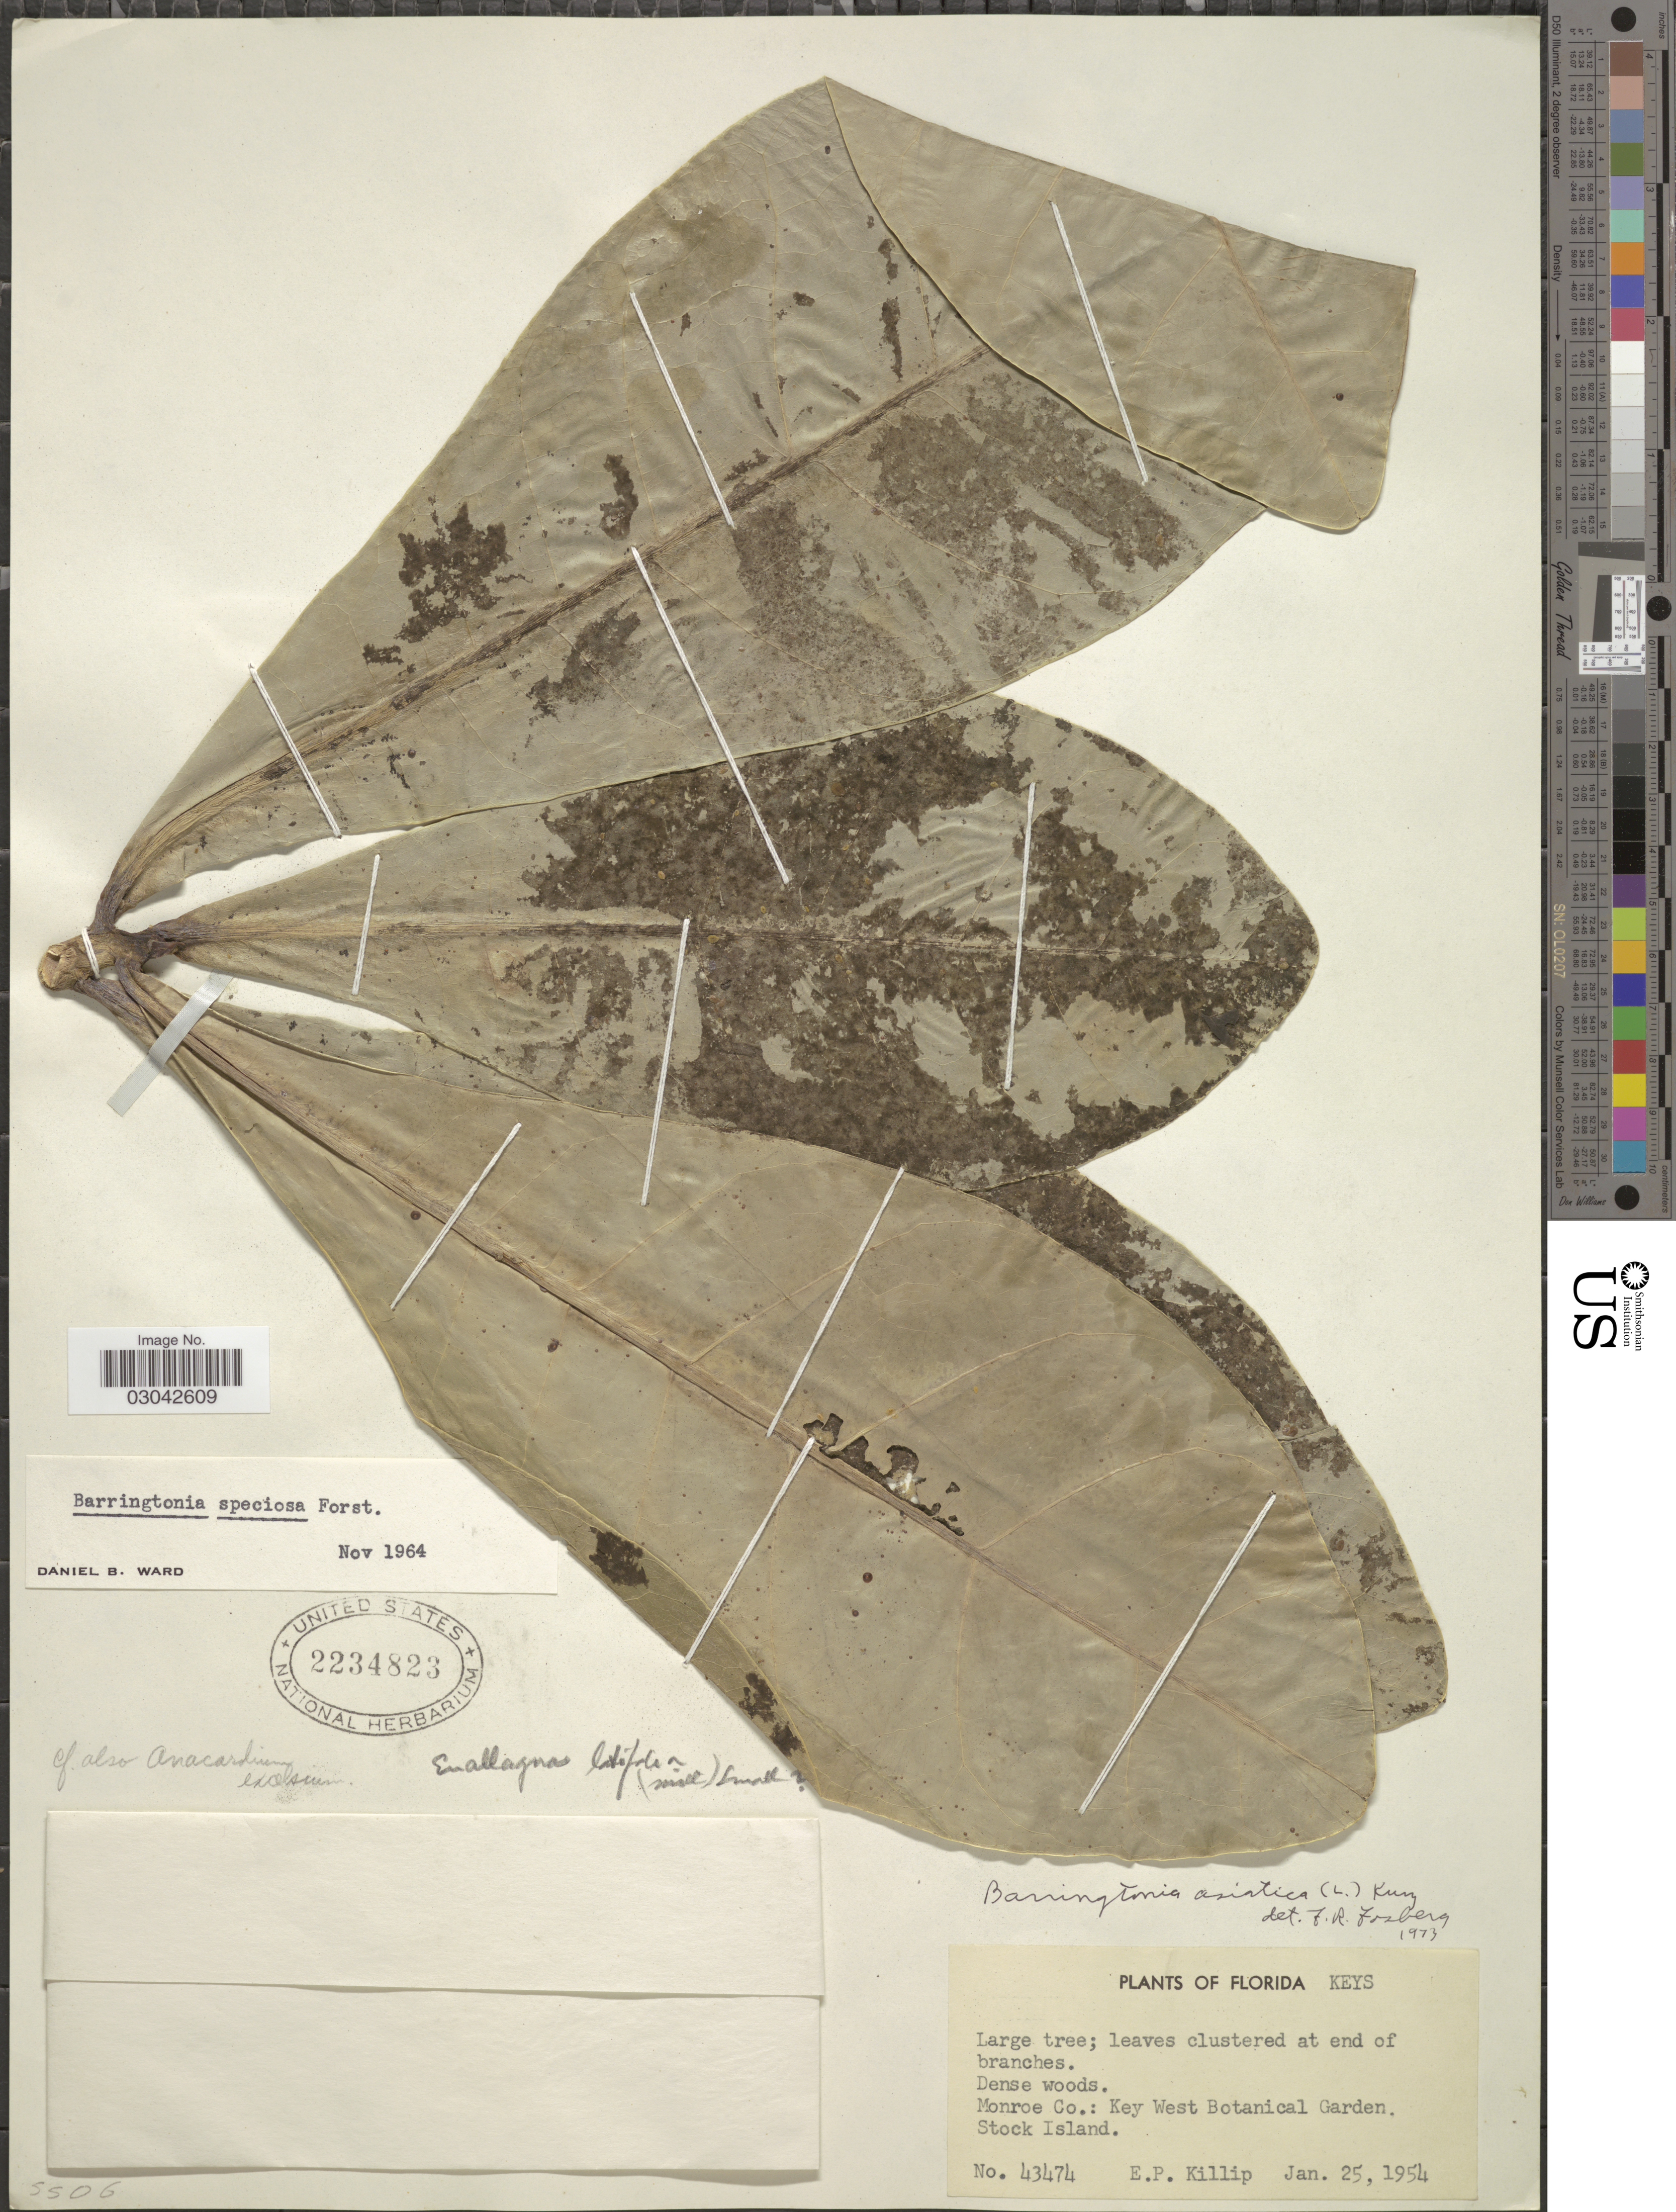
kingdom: Plantae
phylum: Tracheophyta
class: Magnoliopsida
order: Ericales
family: Lecythidaceae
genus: Barringtonia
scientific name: Barringtonia asiatica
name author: (L.) Kurz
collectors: E. P. Killip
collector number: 43474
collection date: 1954-01-25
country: United States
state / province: Florida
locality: Monroe Co.: Key West Botanical Garden, Stock Island.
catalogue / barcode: US 2234823